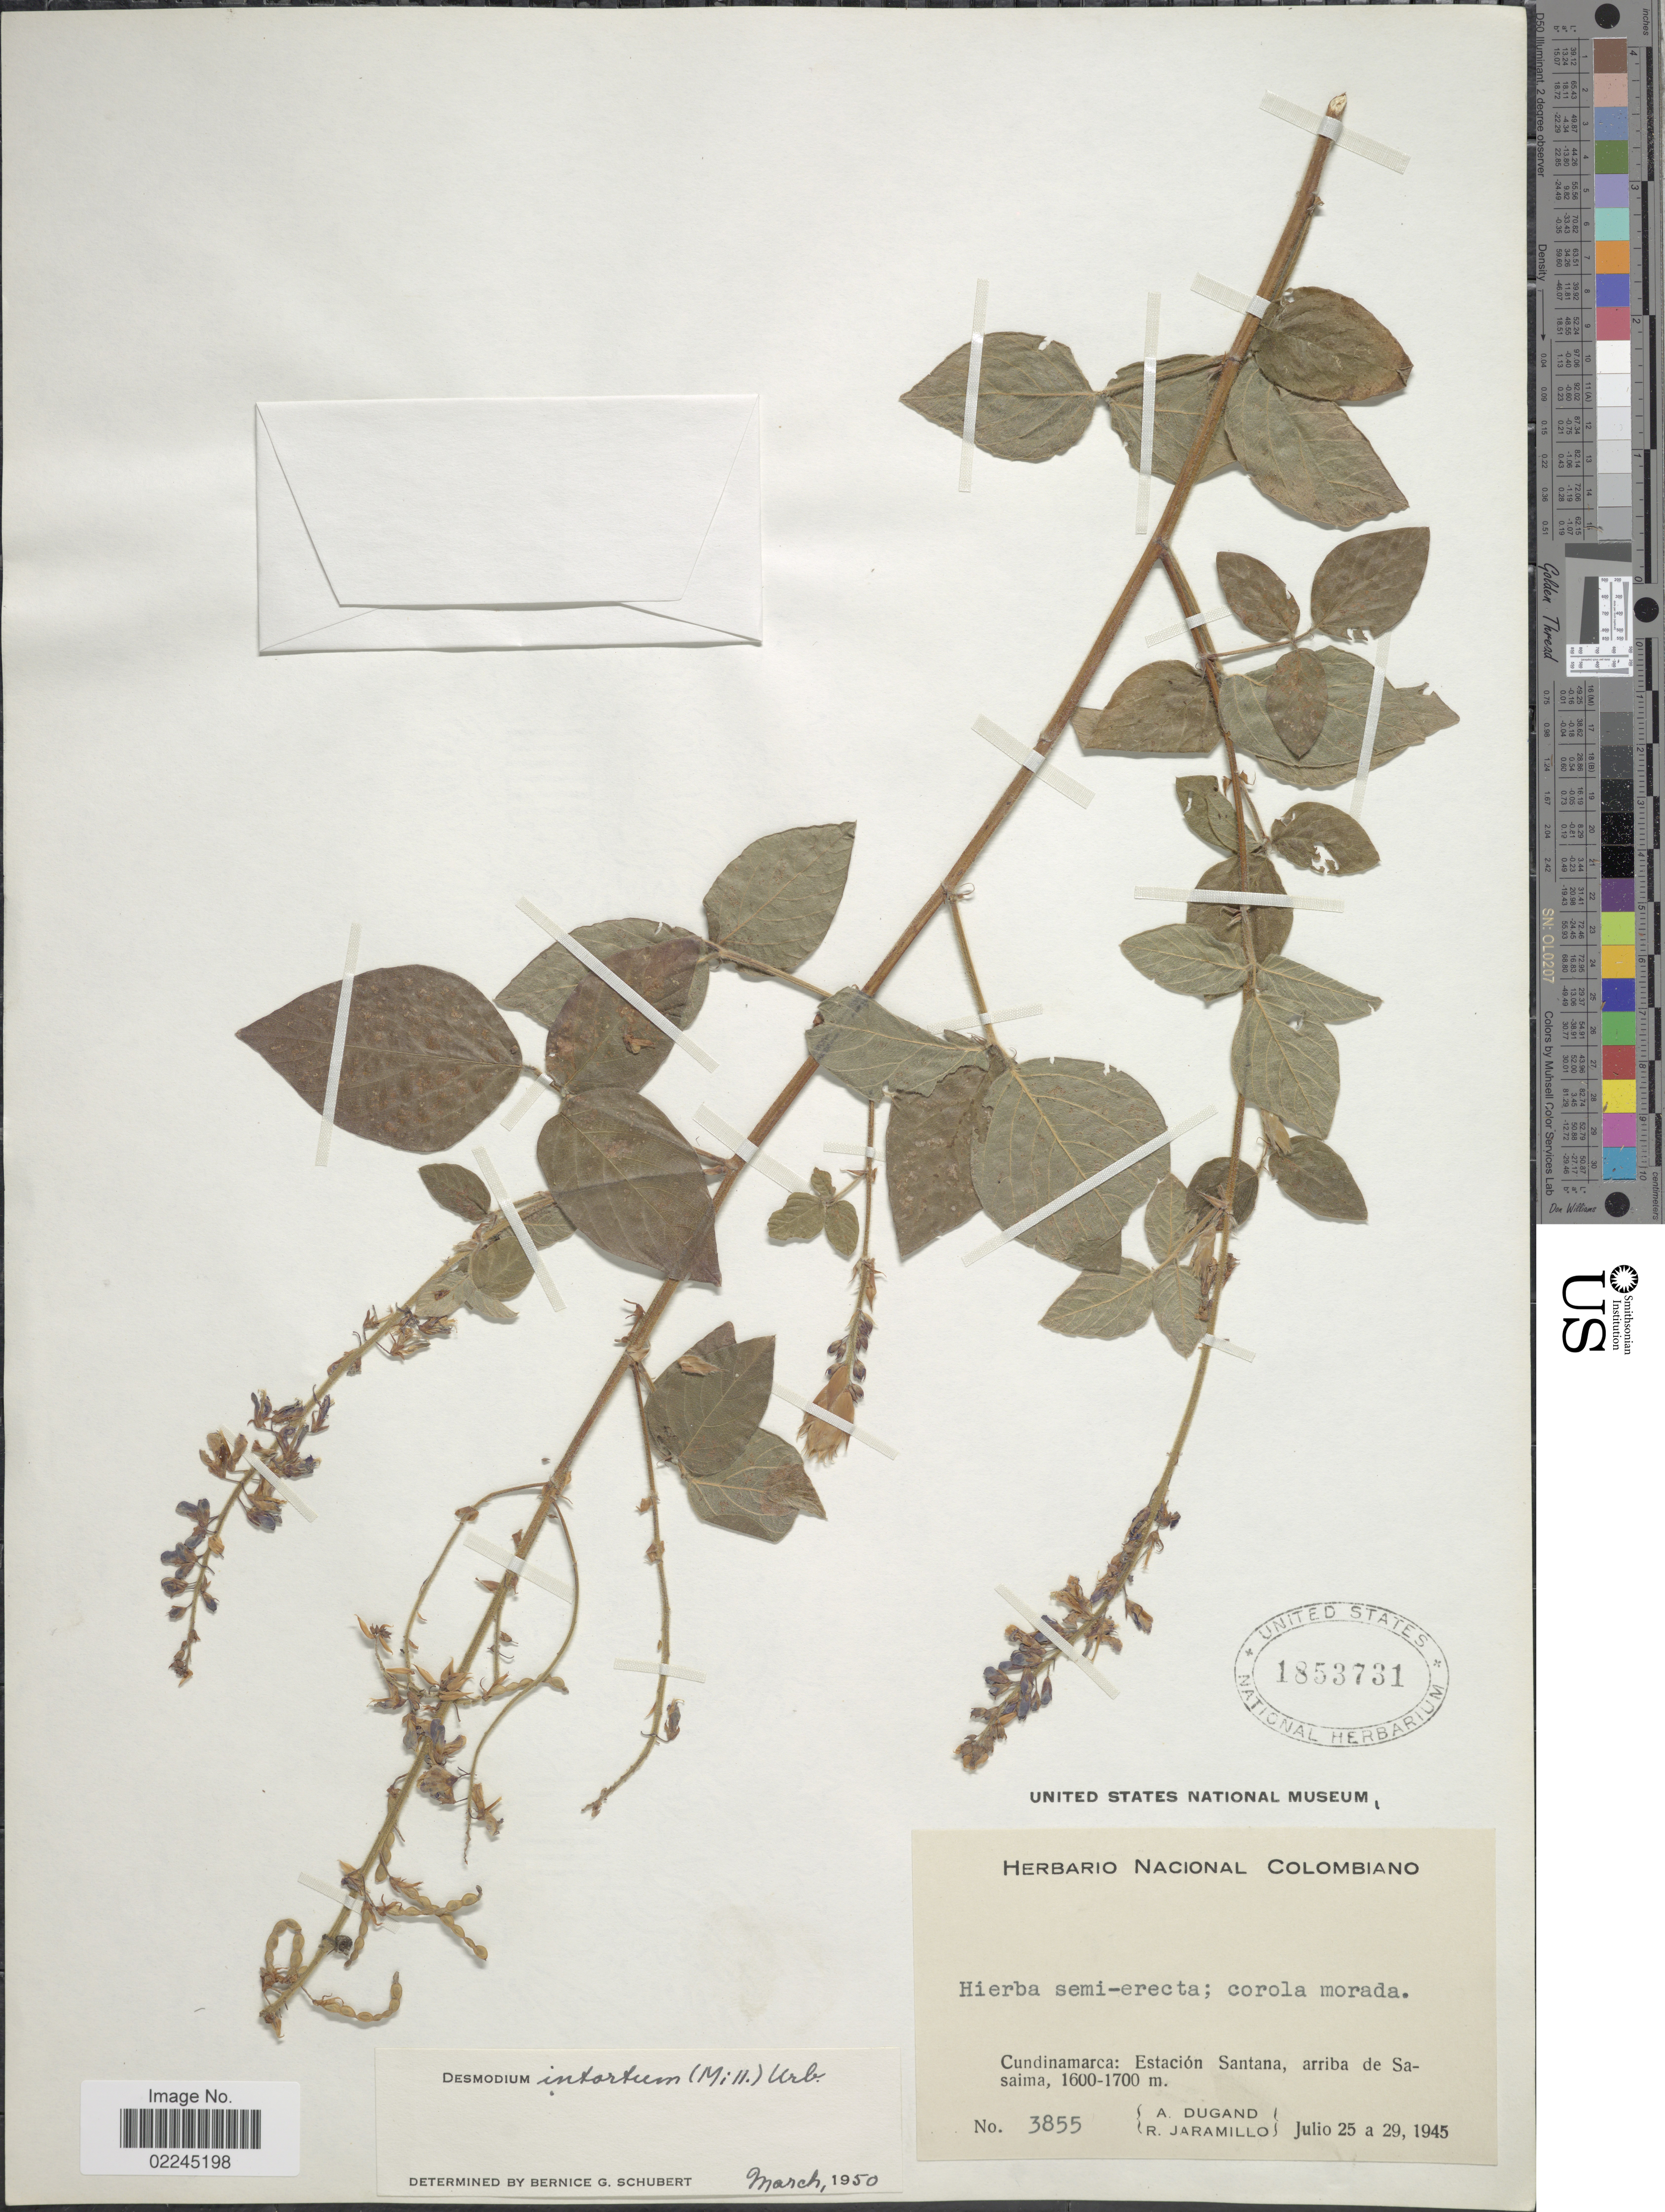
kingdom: Plantae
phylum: Tracheophyta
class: Magnoliopsida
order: Fabales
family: Fabaceae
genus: Desmodium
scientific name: Desmodium intortum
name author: (Mill.) Urb.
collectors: A. Dugand & R. Jaramillo M.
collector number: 3855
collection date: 1945-07-25/1945-07-29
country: Colombia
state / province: Cundinamarca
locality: Cundinamarca: Estacion Santana, arriba de Sasaima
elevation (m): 1600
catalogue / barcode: US 1853731